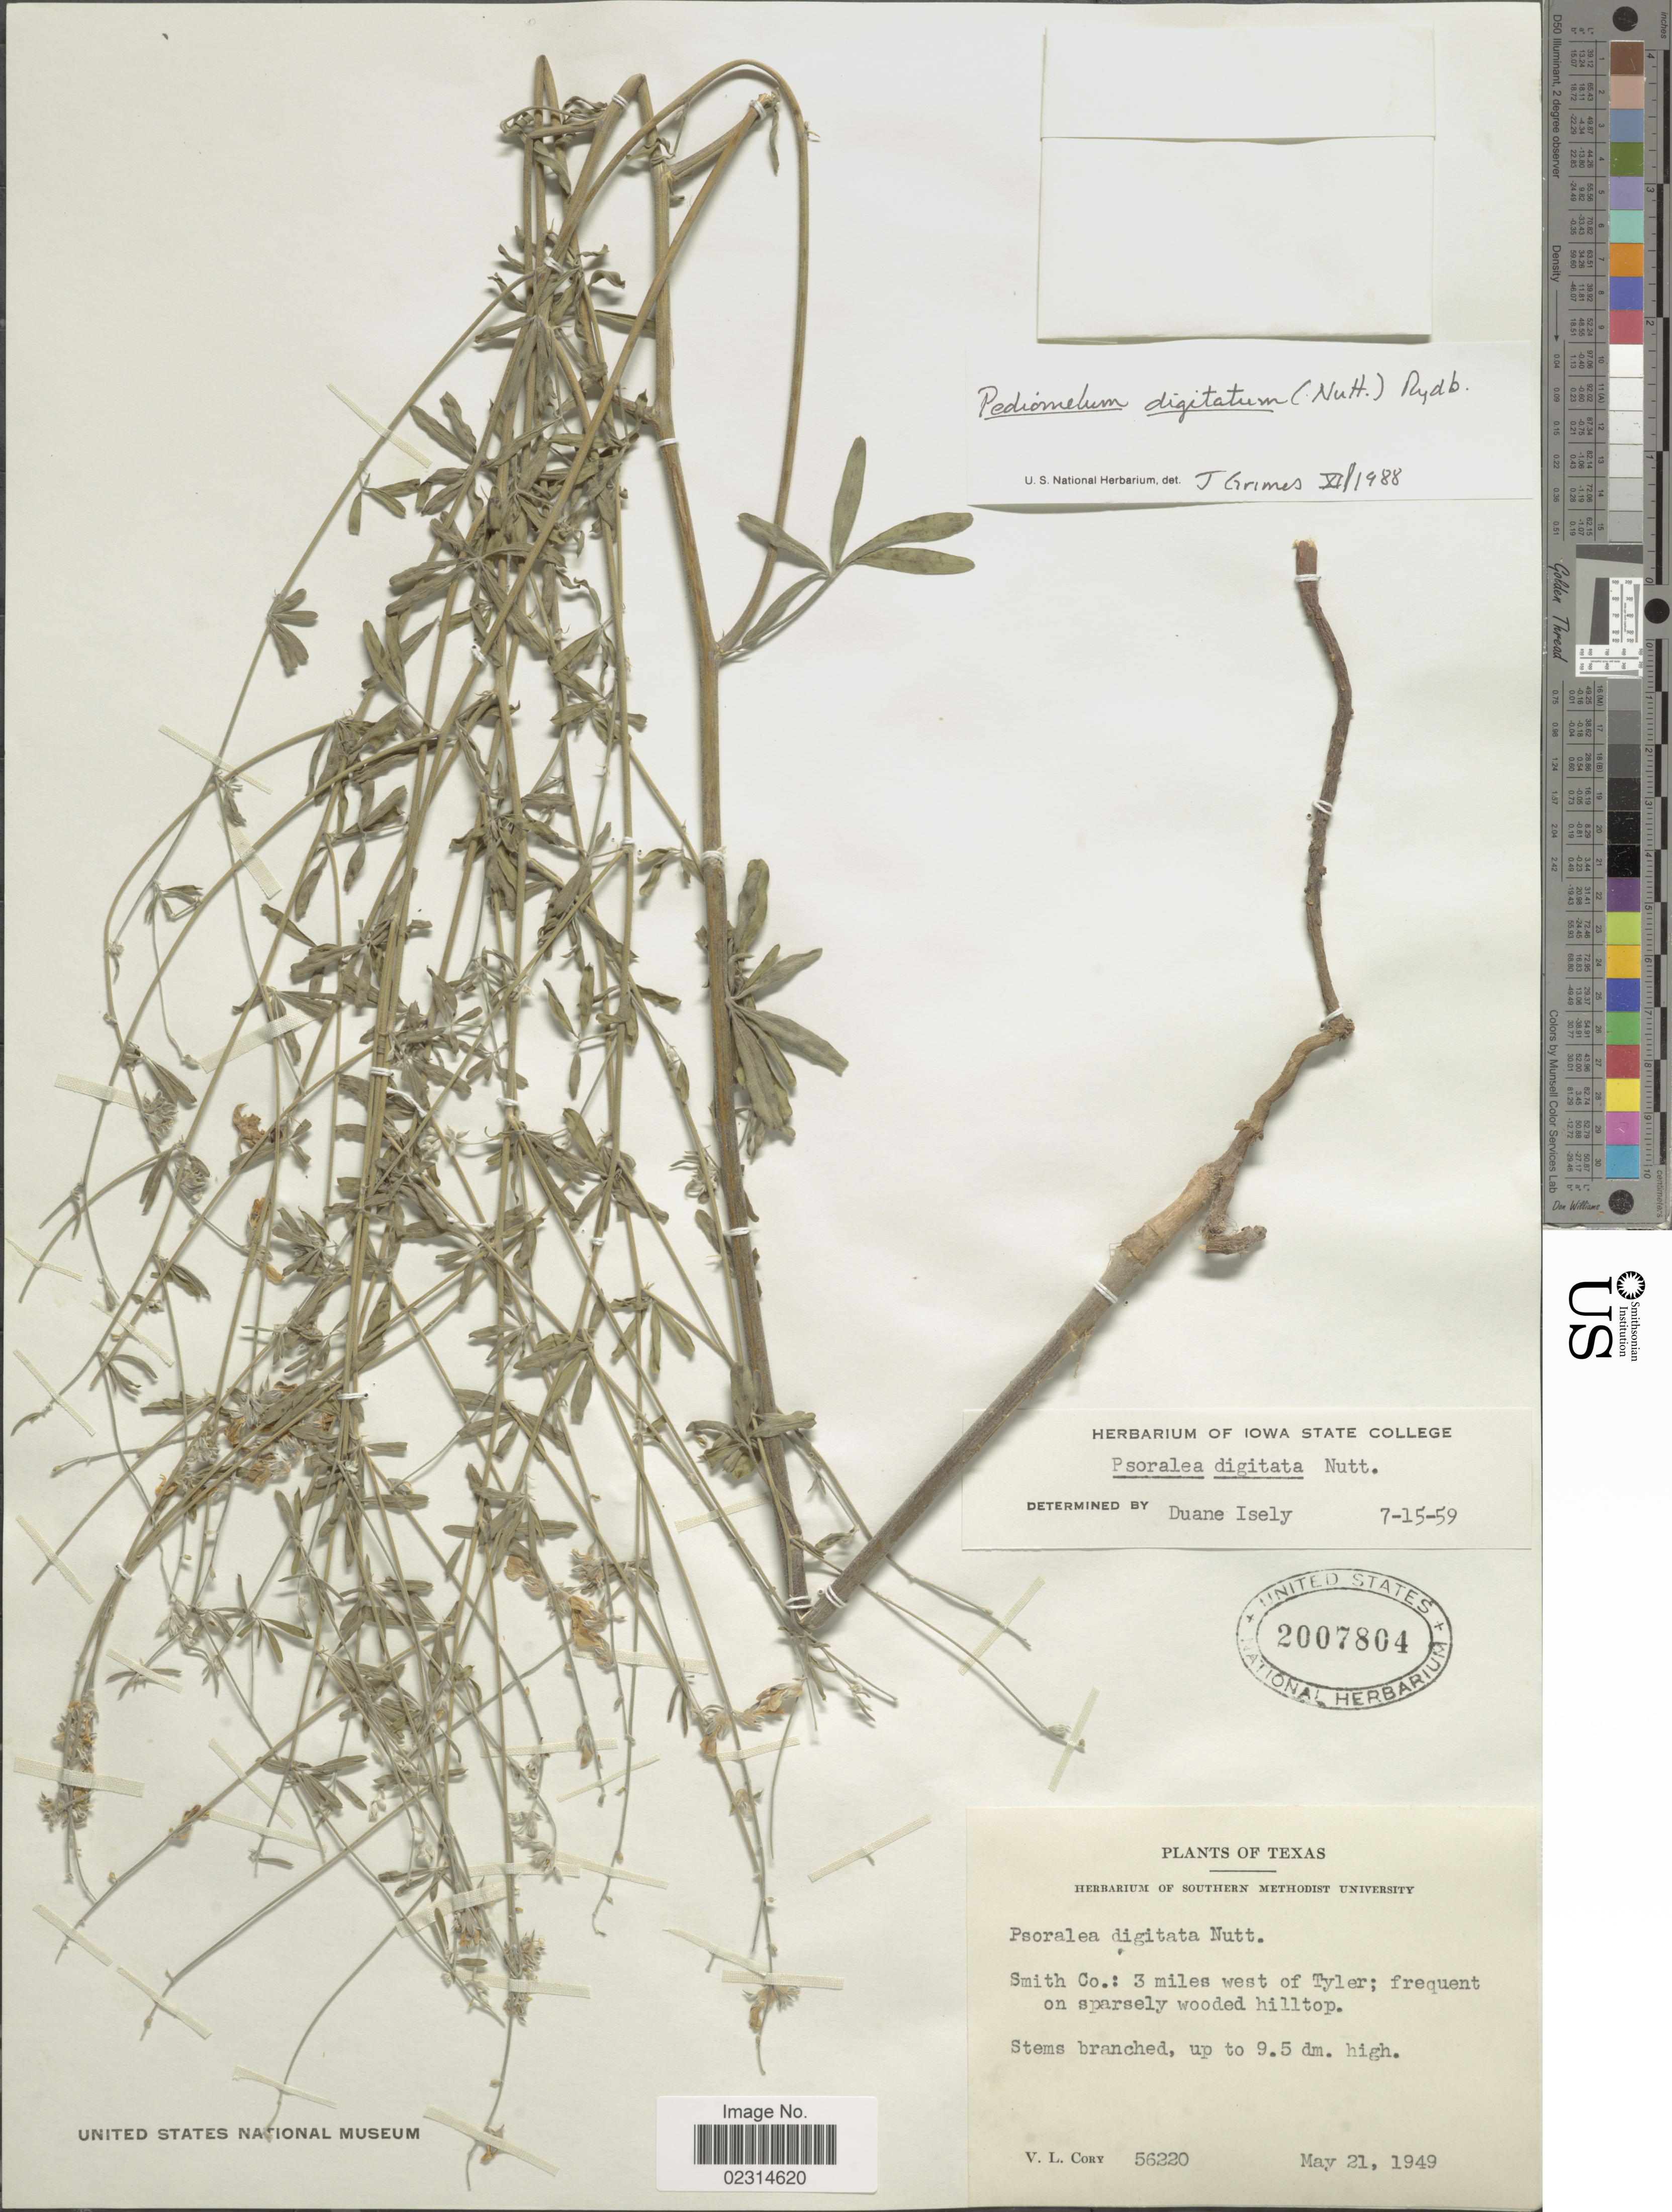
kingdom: Plantae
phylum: Tracheophyta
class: Magnoliopsida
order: Fabales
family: Fabaceae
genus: Pediomelum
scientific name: Pediomelum digitatum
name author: (Nutt. ex Torr. & A. Gray) Isely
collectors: V. Cory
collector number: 56220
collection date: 1949-05-21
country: United States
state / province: Texas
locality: Smith Co: 3 miles west of Tyler; frequent on sparsely wooded hilltop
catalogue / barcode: US 2007804